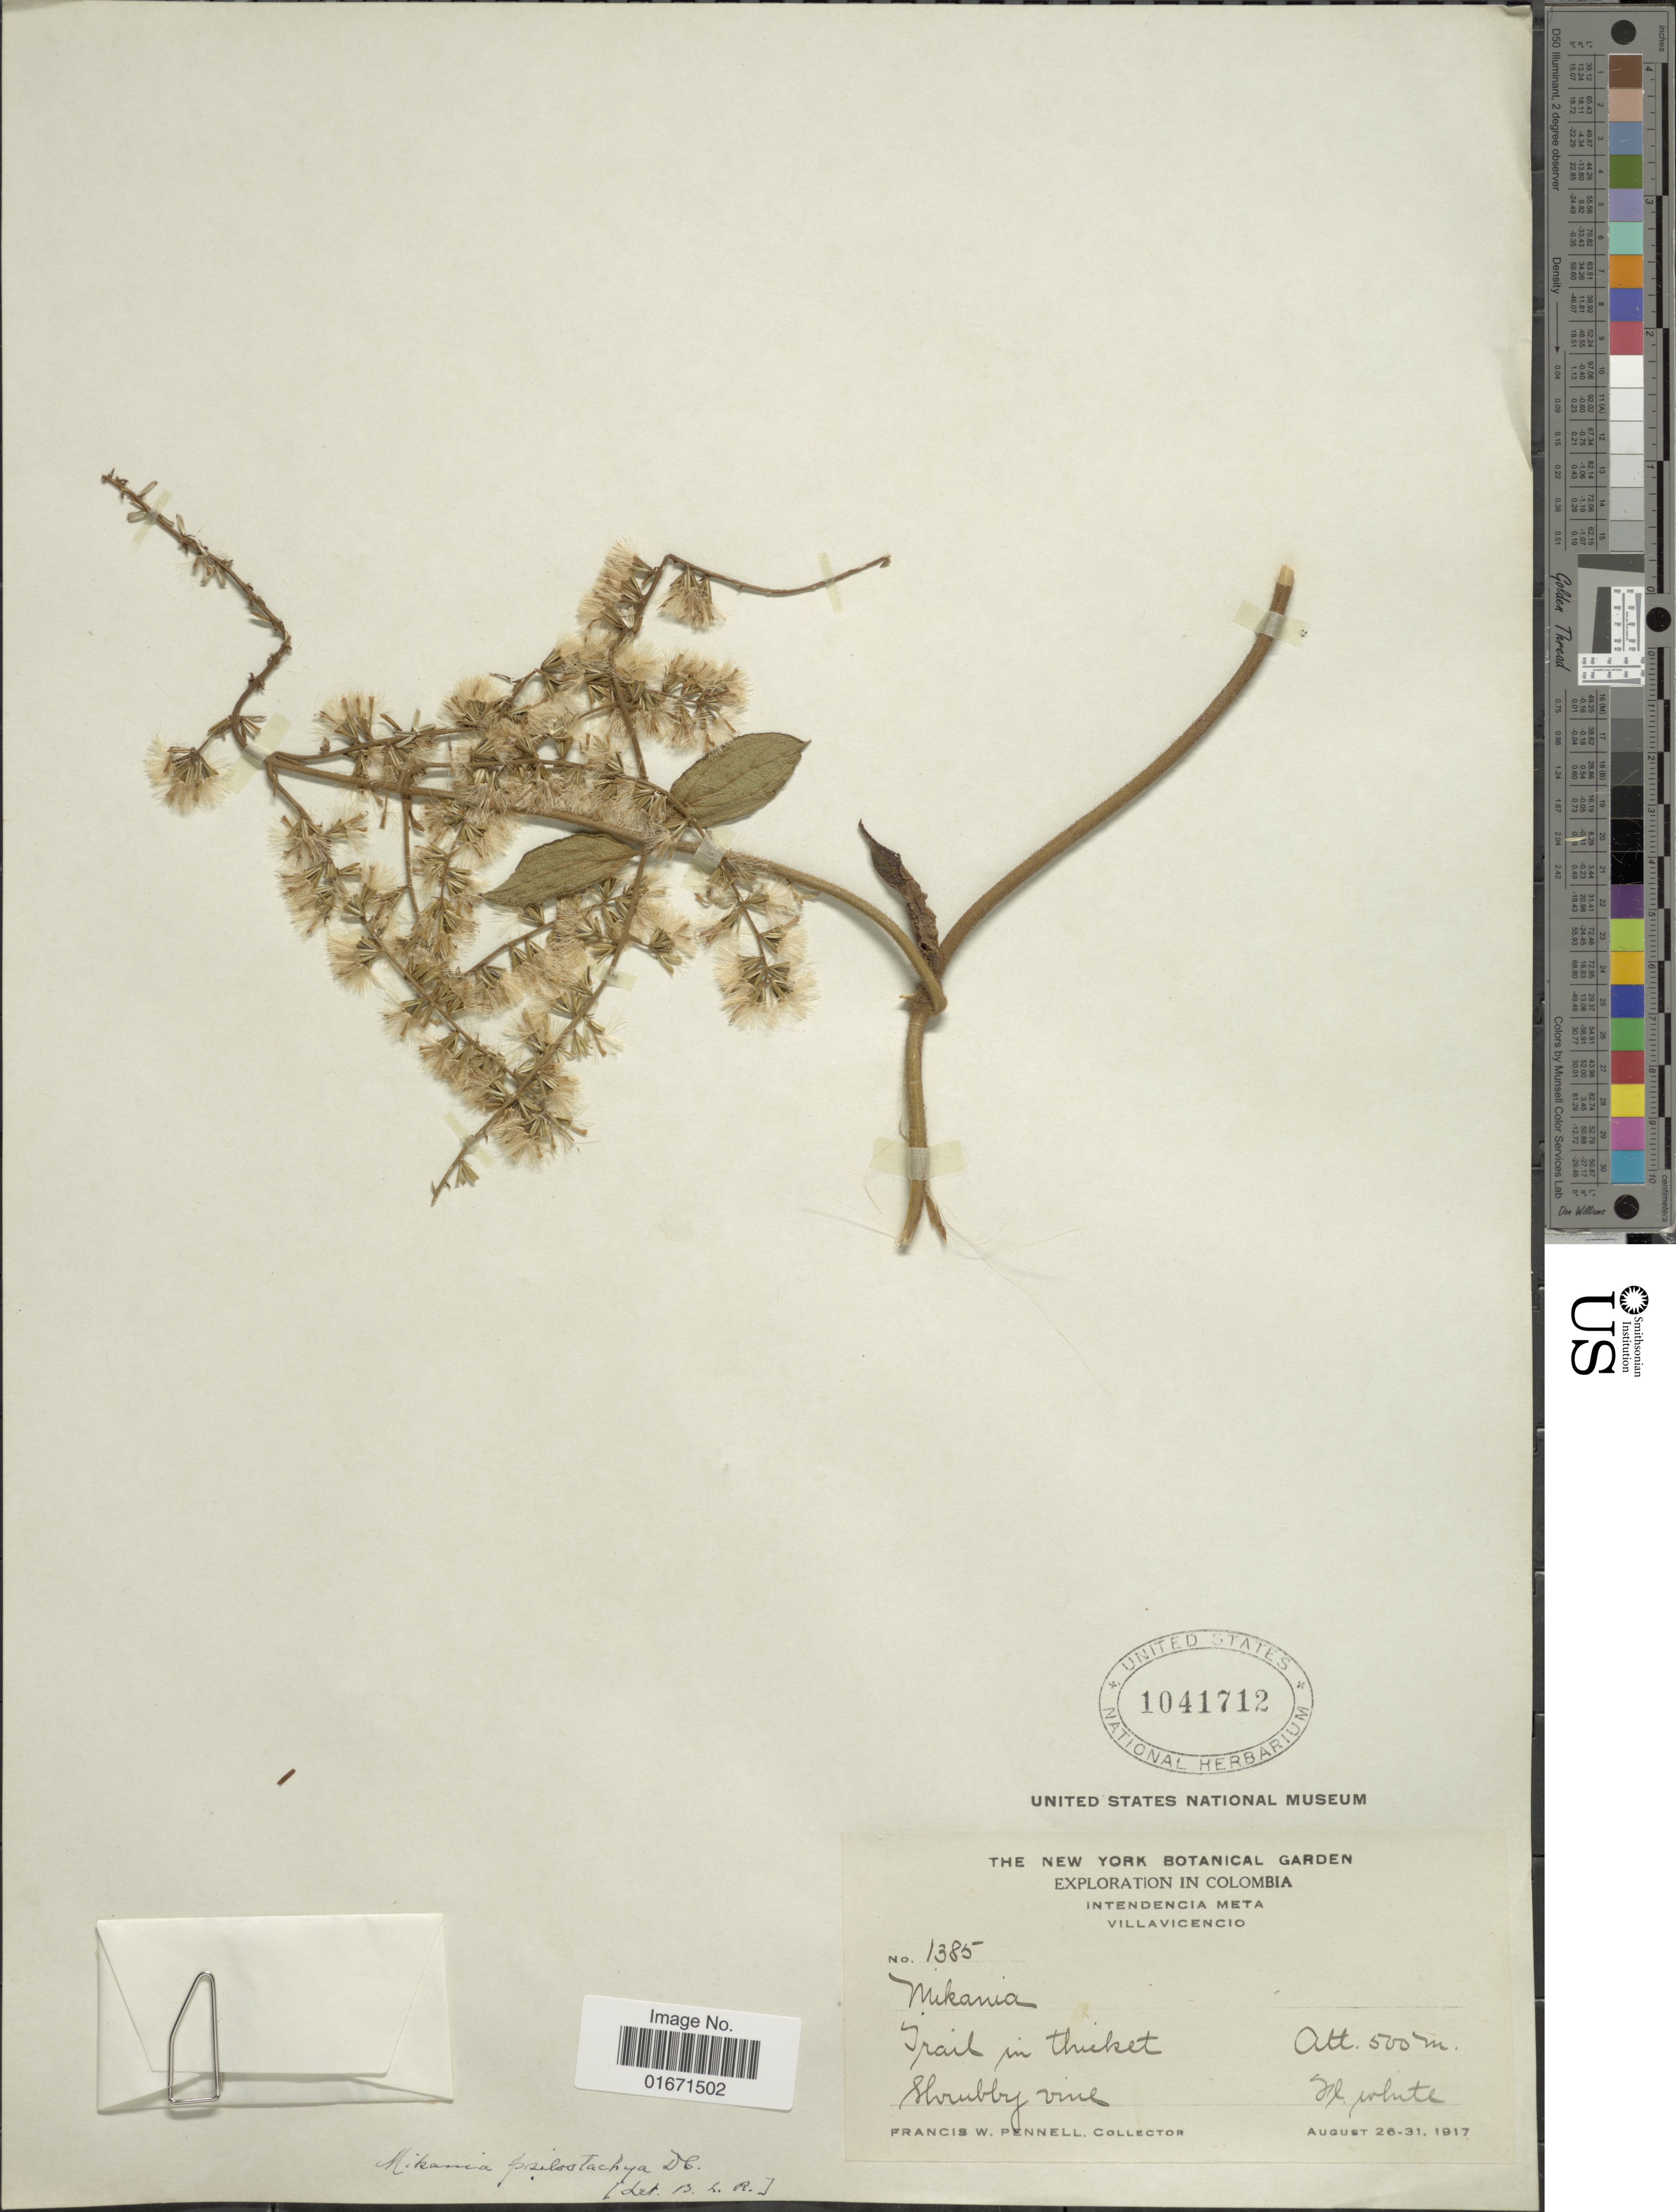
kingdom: Plantae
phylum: Tracheophyta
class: Magnoliopsida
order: Asterales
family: Asteraceae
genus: Mikania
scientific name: Mikania psilostachya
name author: DC.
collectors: F. W. Pennell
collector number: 1385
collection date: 1917-08-26/1917-08-31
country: Colombia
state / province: Meta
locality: Intendencia Meta. Villavicencio. Trail in thicket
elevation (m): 500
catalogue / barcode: US 1041712